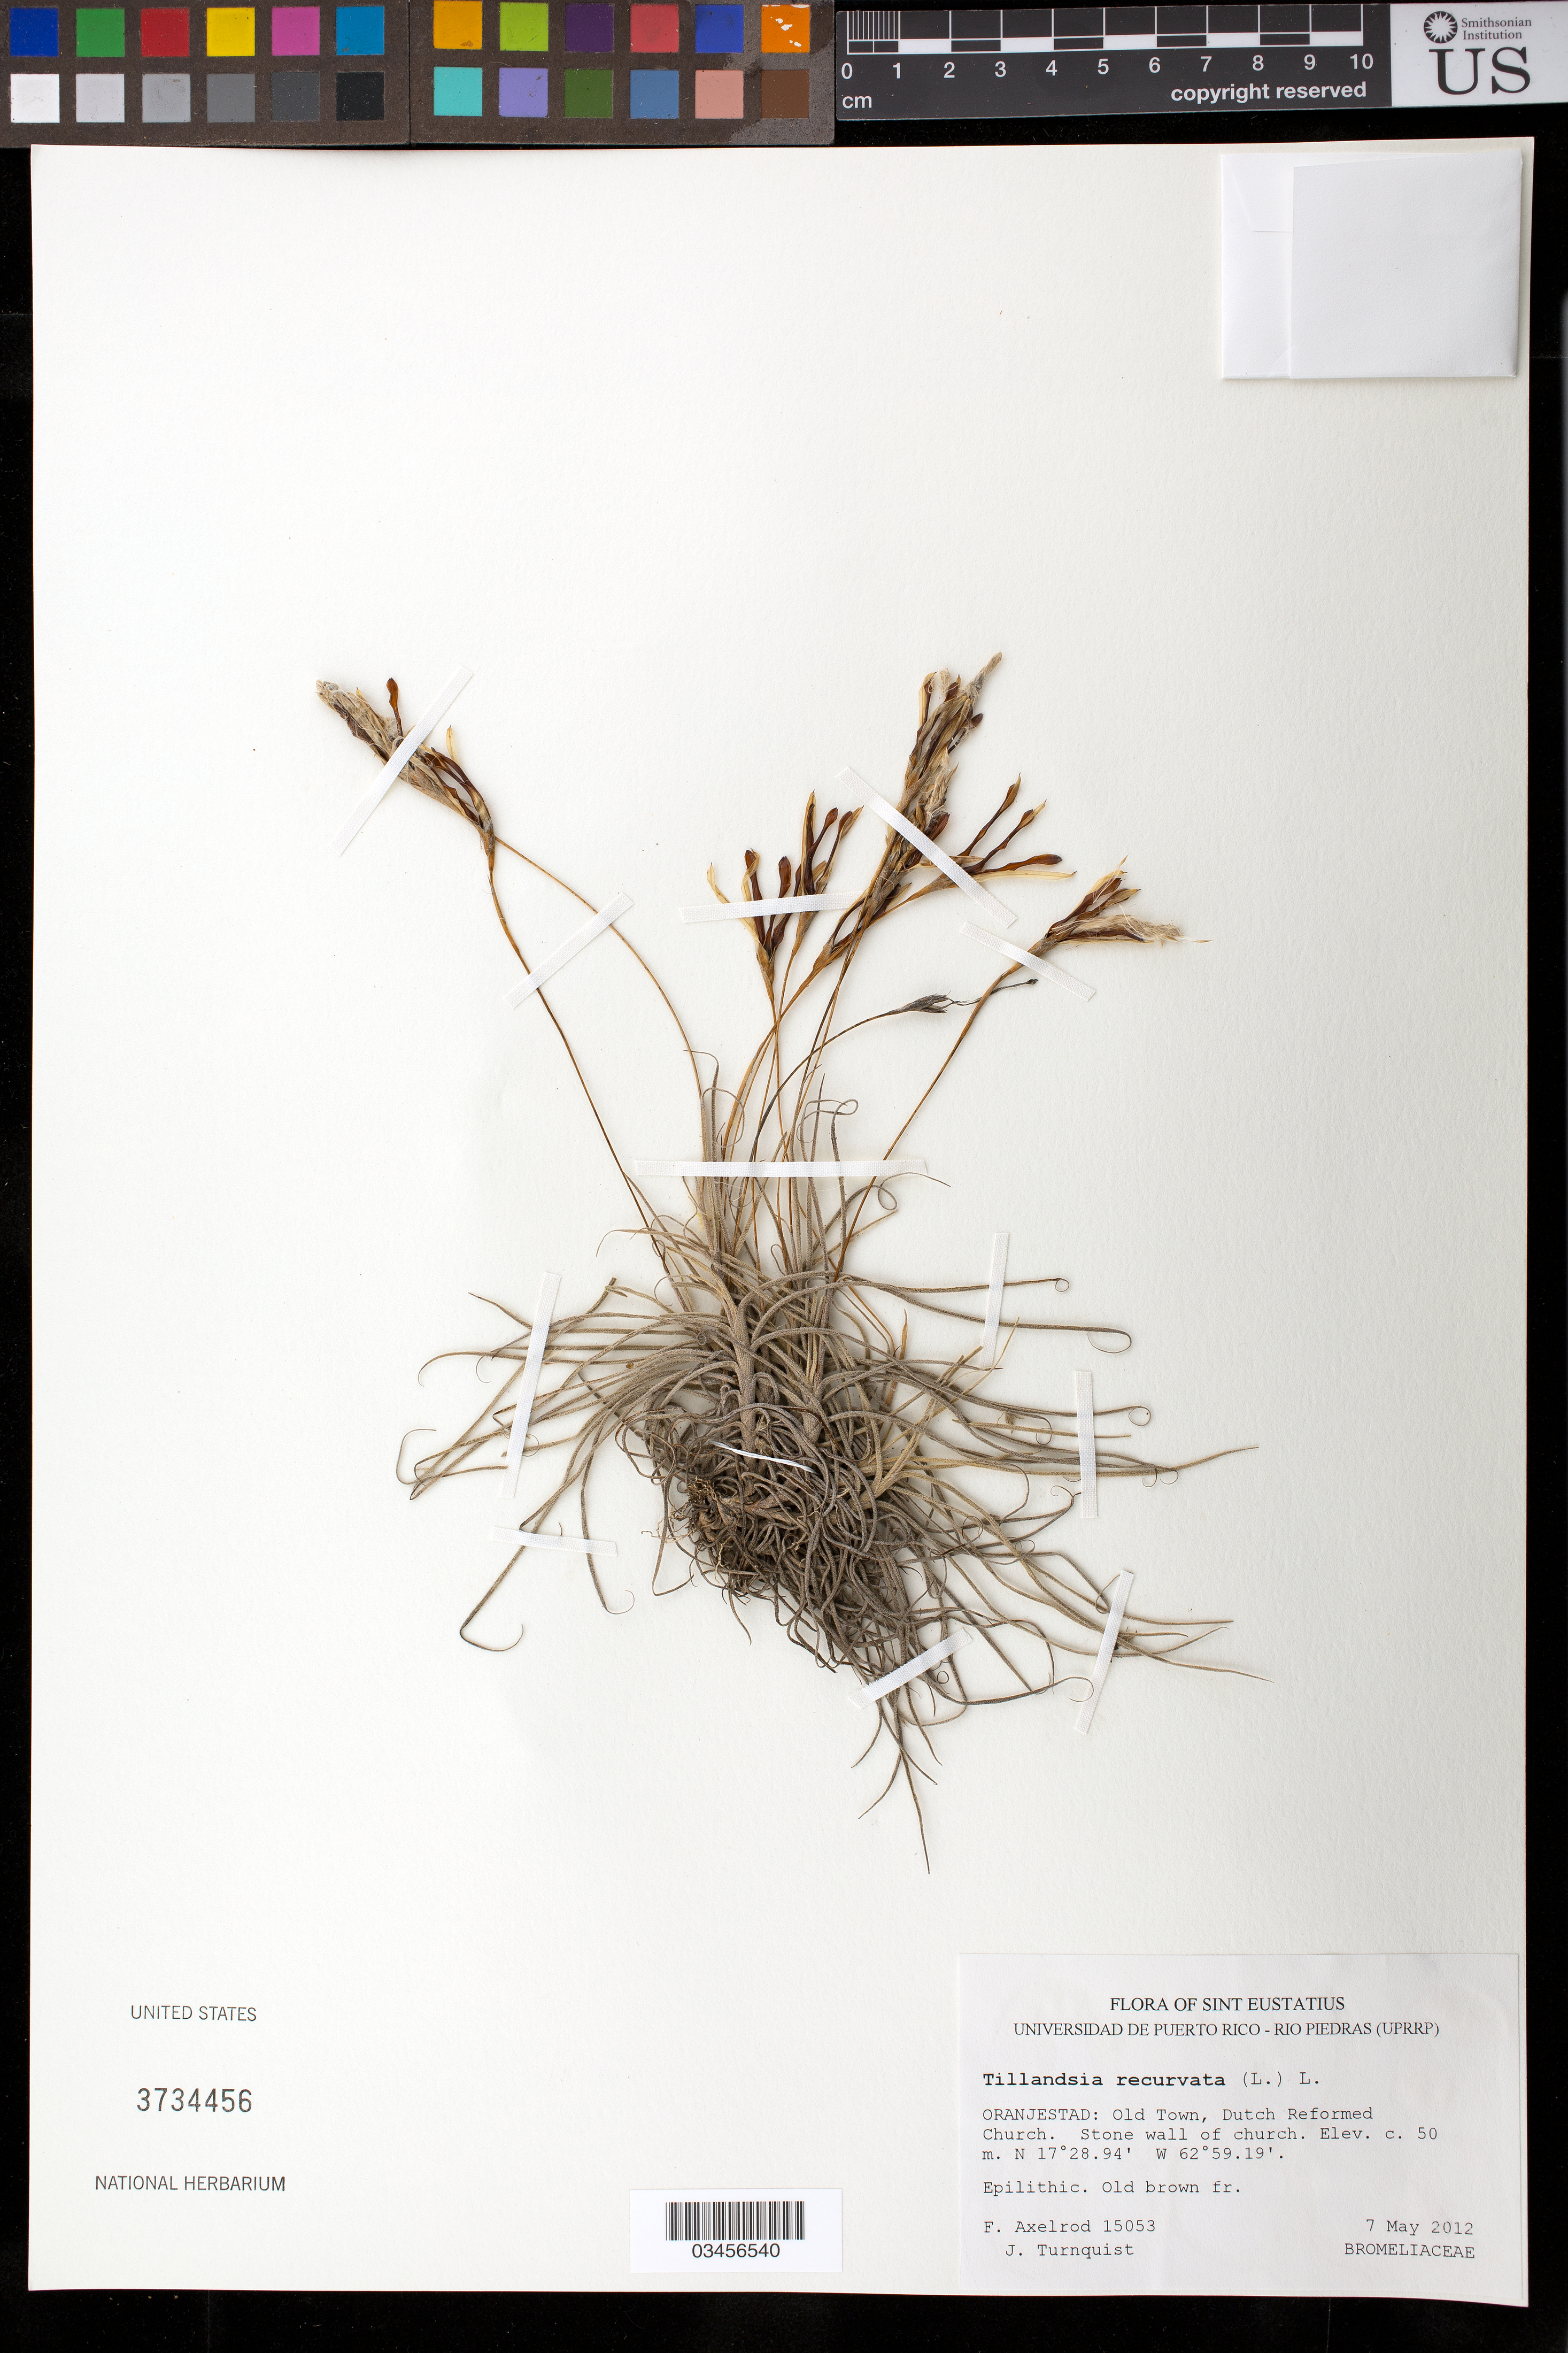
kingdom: Plantae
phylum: Tracheophyta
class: Liliopsida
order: Poales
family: Bromeliaceae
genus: Tillandsia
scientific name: Tillandsia recurvata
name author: L.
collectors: F. S. Axelrod & J. Turnquist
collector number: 15053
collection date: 2012-05-07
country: Netherlands Antilles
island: Sint Eustatius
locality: Orangestad: Old Town, Dutch Reformed Church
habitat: Stone wall of church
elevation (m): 50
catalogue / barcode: US 3734456